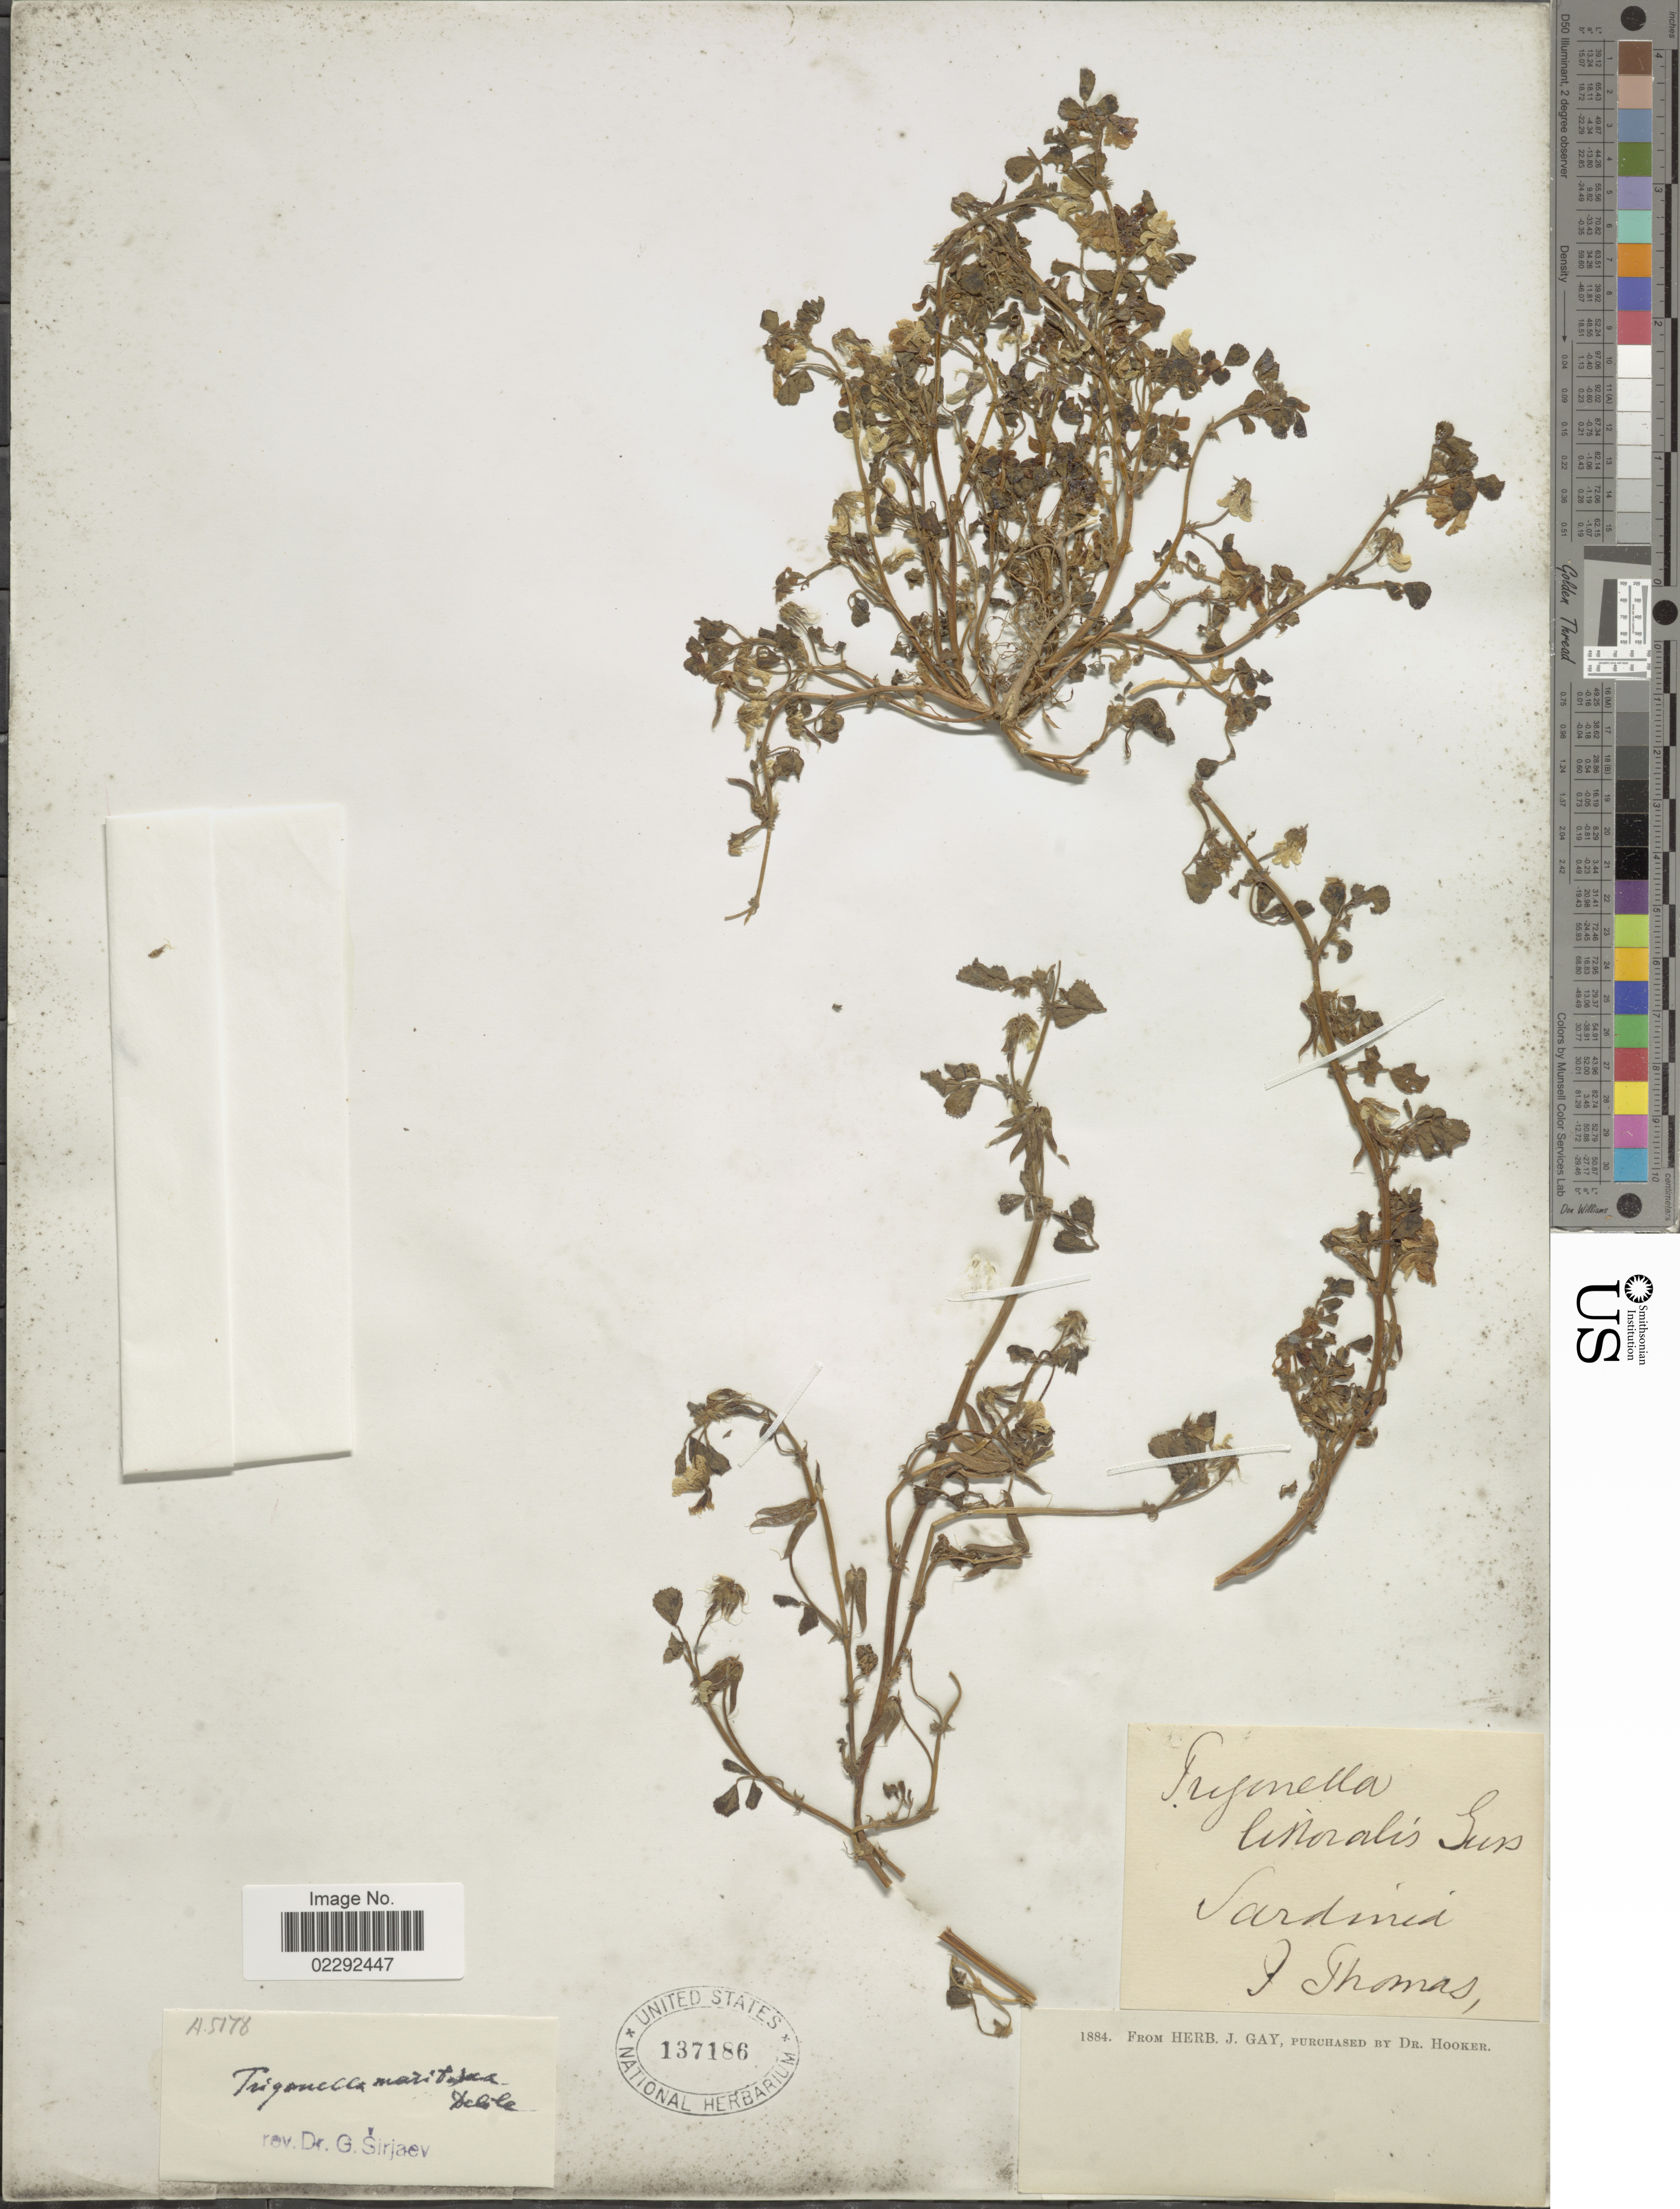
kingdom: Plantae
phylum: Tracheophyta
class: Magnoliopsida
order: Fabales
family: Fabaceae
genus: Trigonella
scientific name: Trigonella maritima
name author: Poir.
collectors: T. Thomas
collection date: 1884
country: Italy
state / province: Sardegna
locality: Sardinia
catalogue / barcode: US 137186